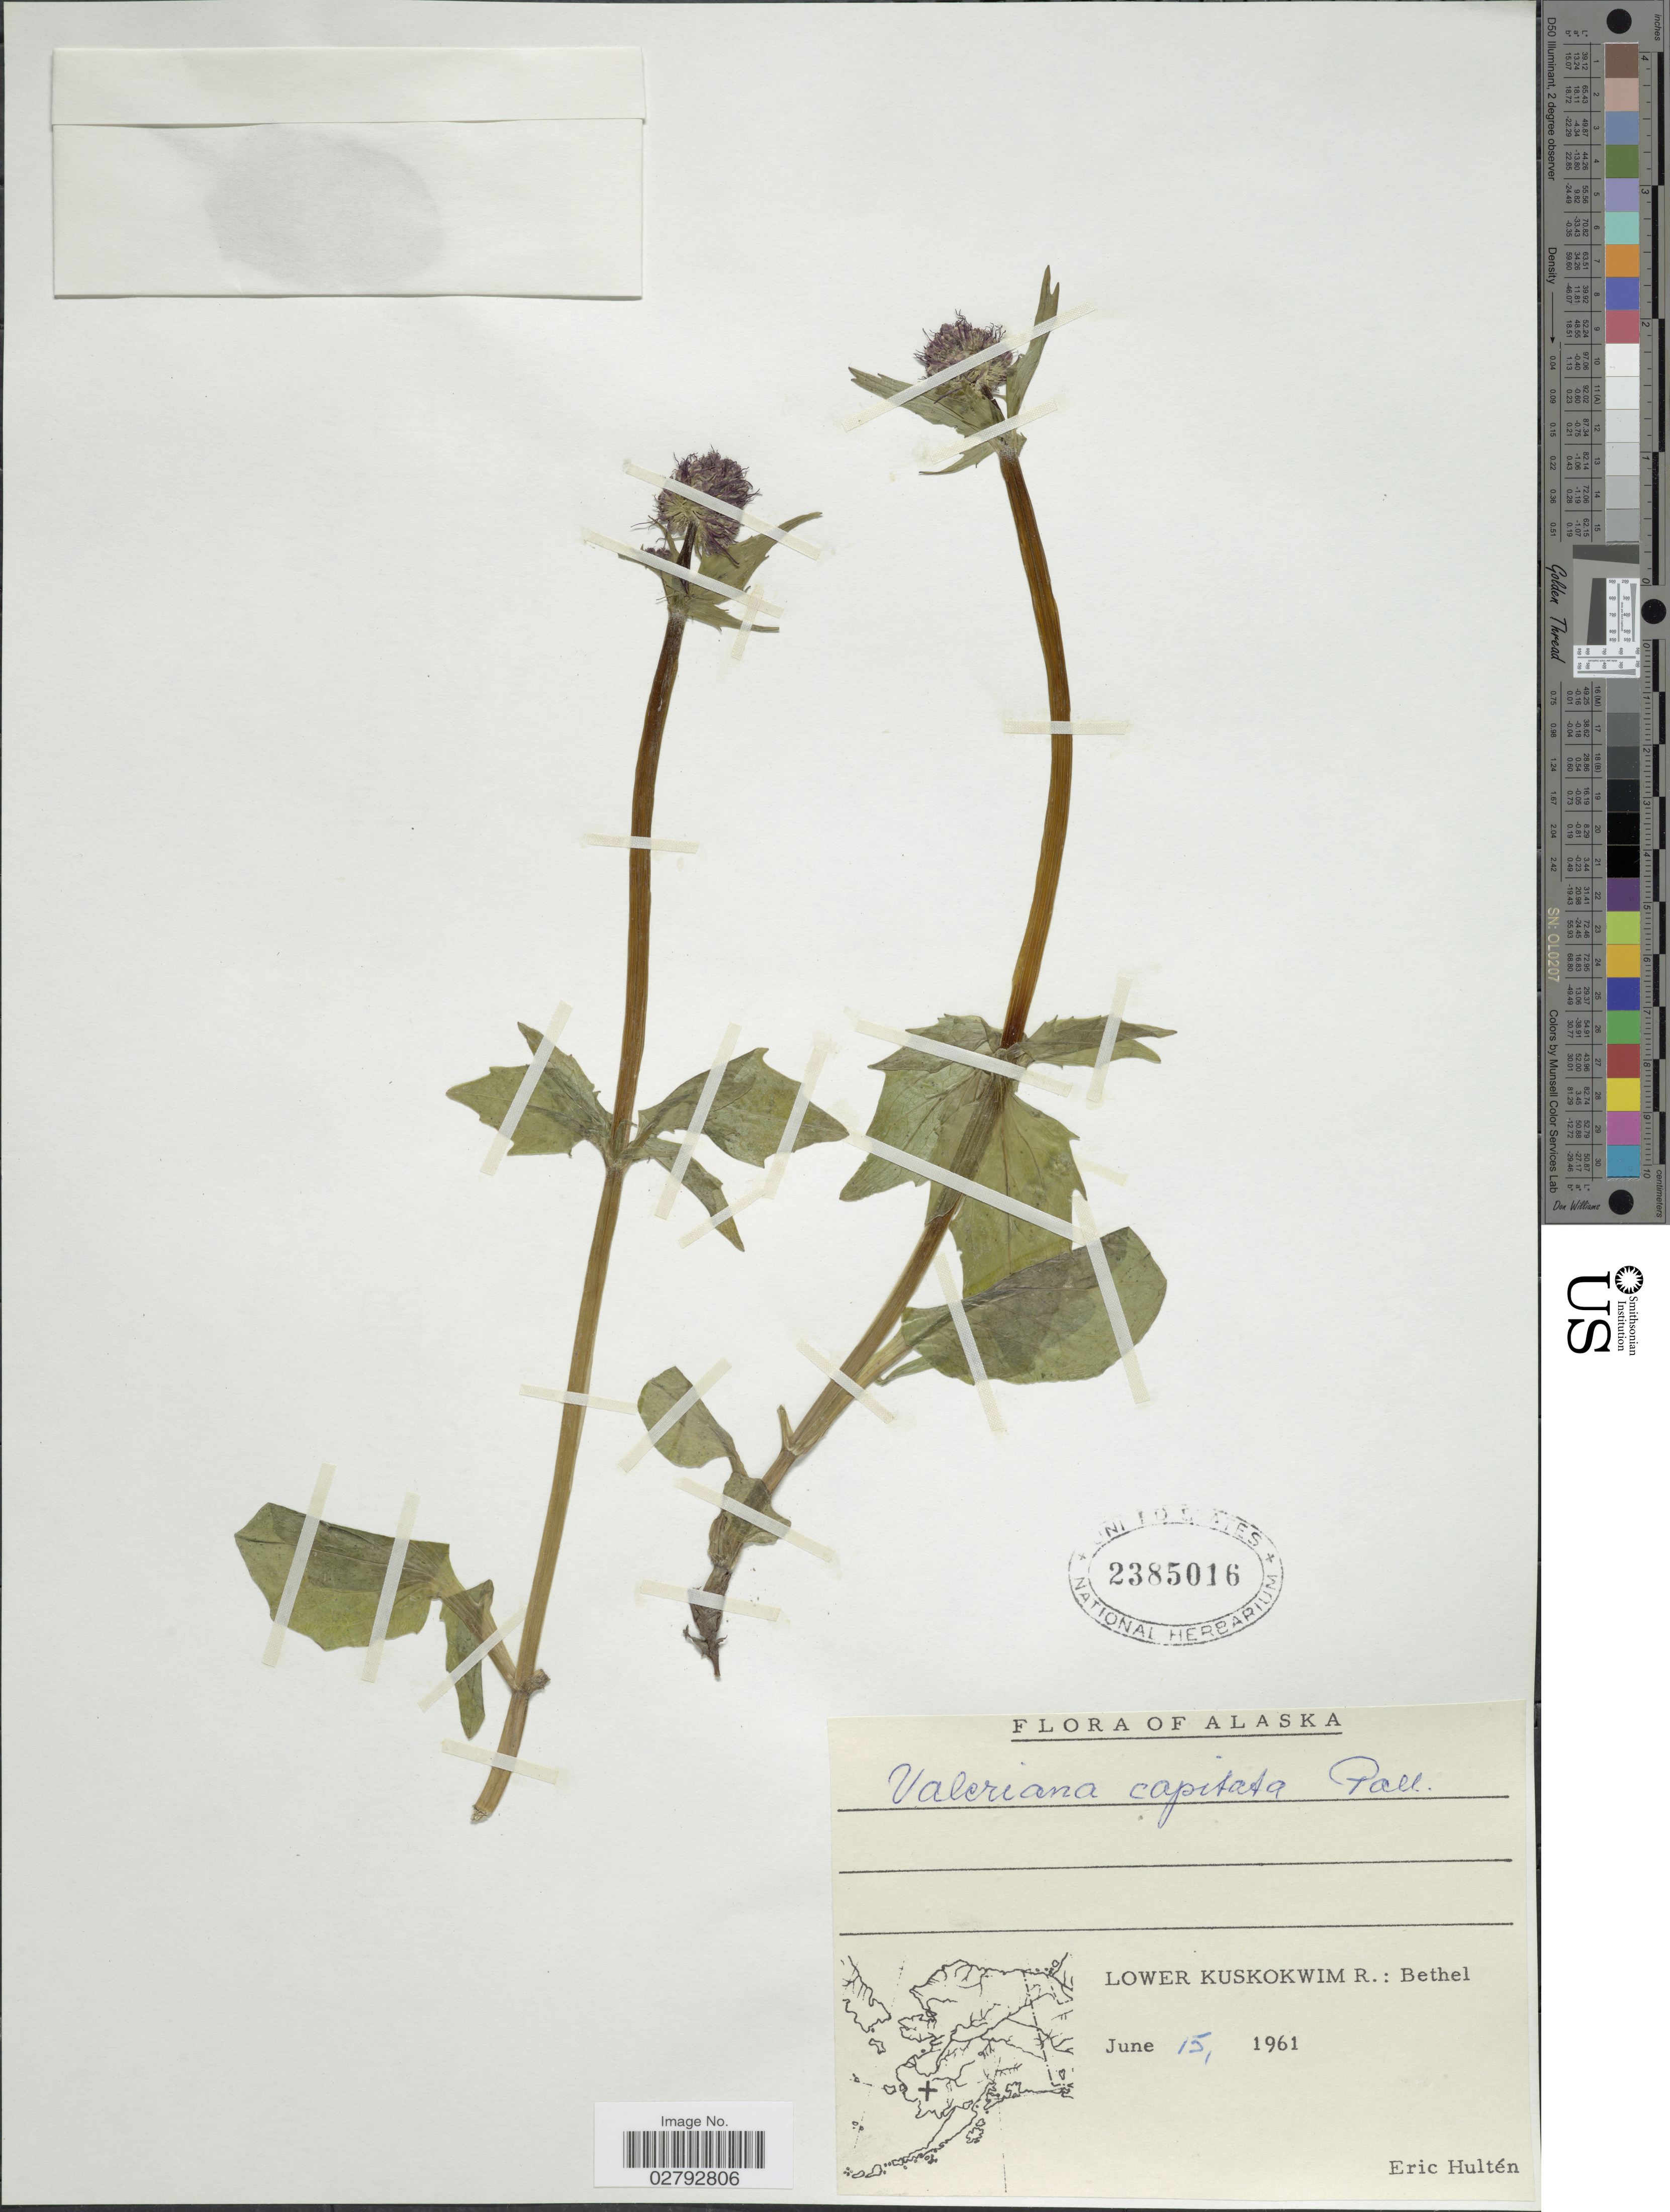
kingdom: Plantae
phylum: Tracheophyta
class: Magnoliopsida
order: Dipsacales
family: Caprifoliaceae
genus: Valeriana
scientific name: Valeriana capitata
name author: Link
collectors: E. G. Hultén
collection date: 1961-06-15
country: United States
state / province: Alaska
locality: Lower Kuskokwim R.: Bethel.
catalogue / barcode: US 2385016